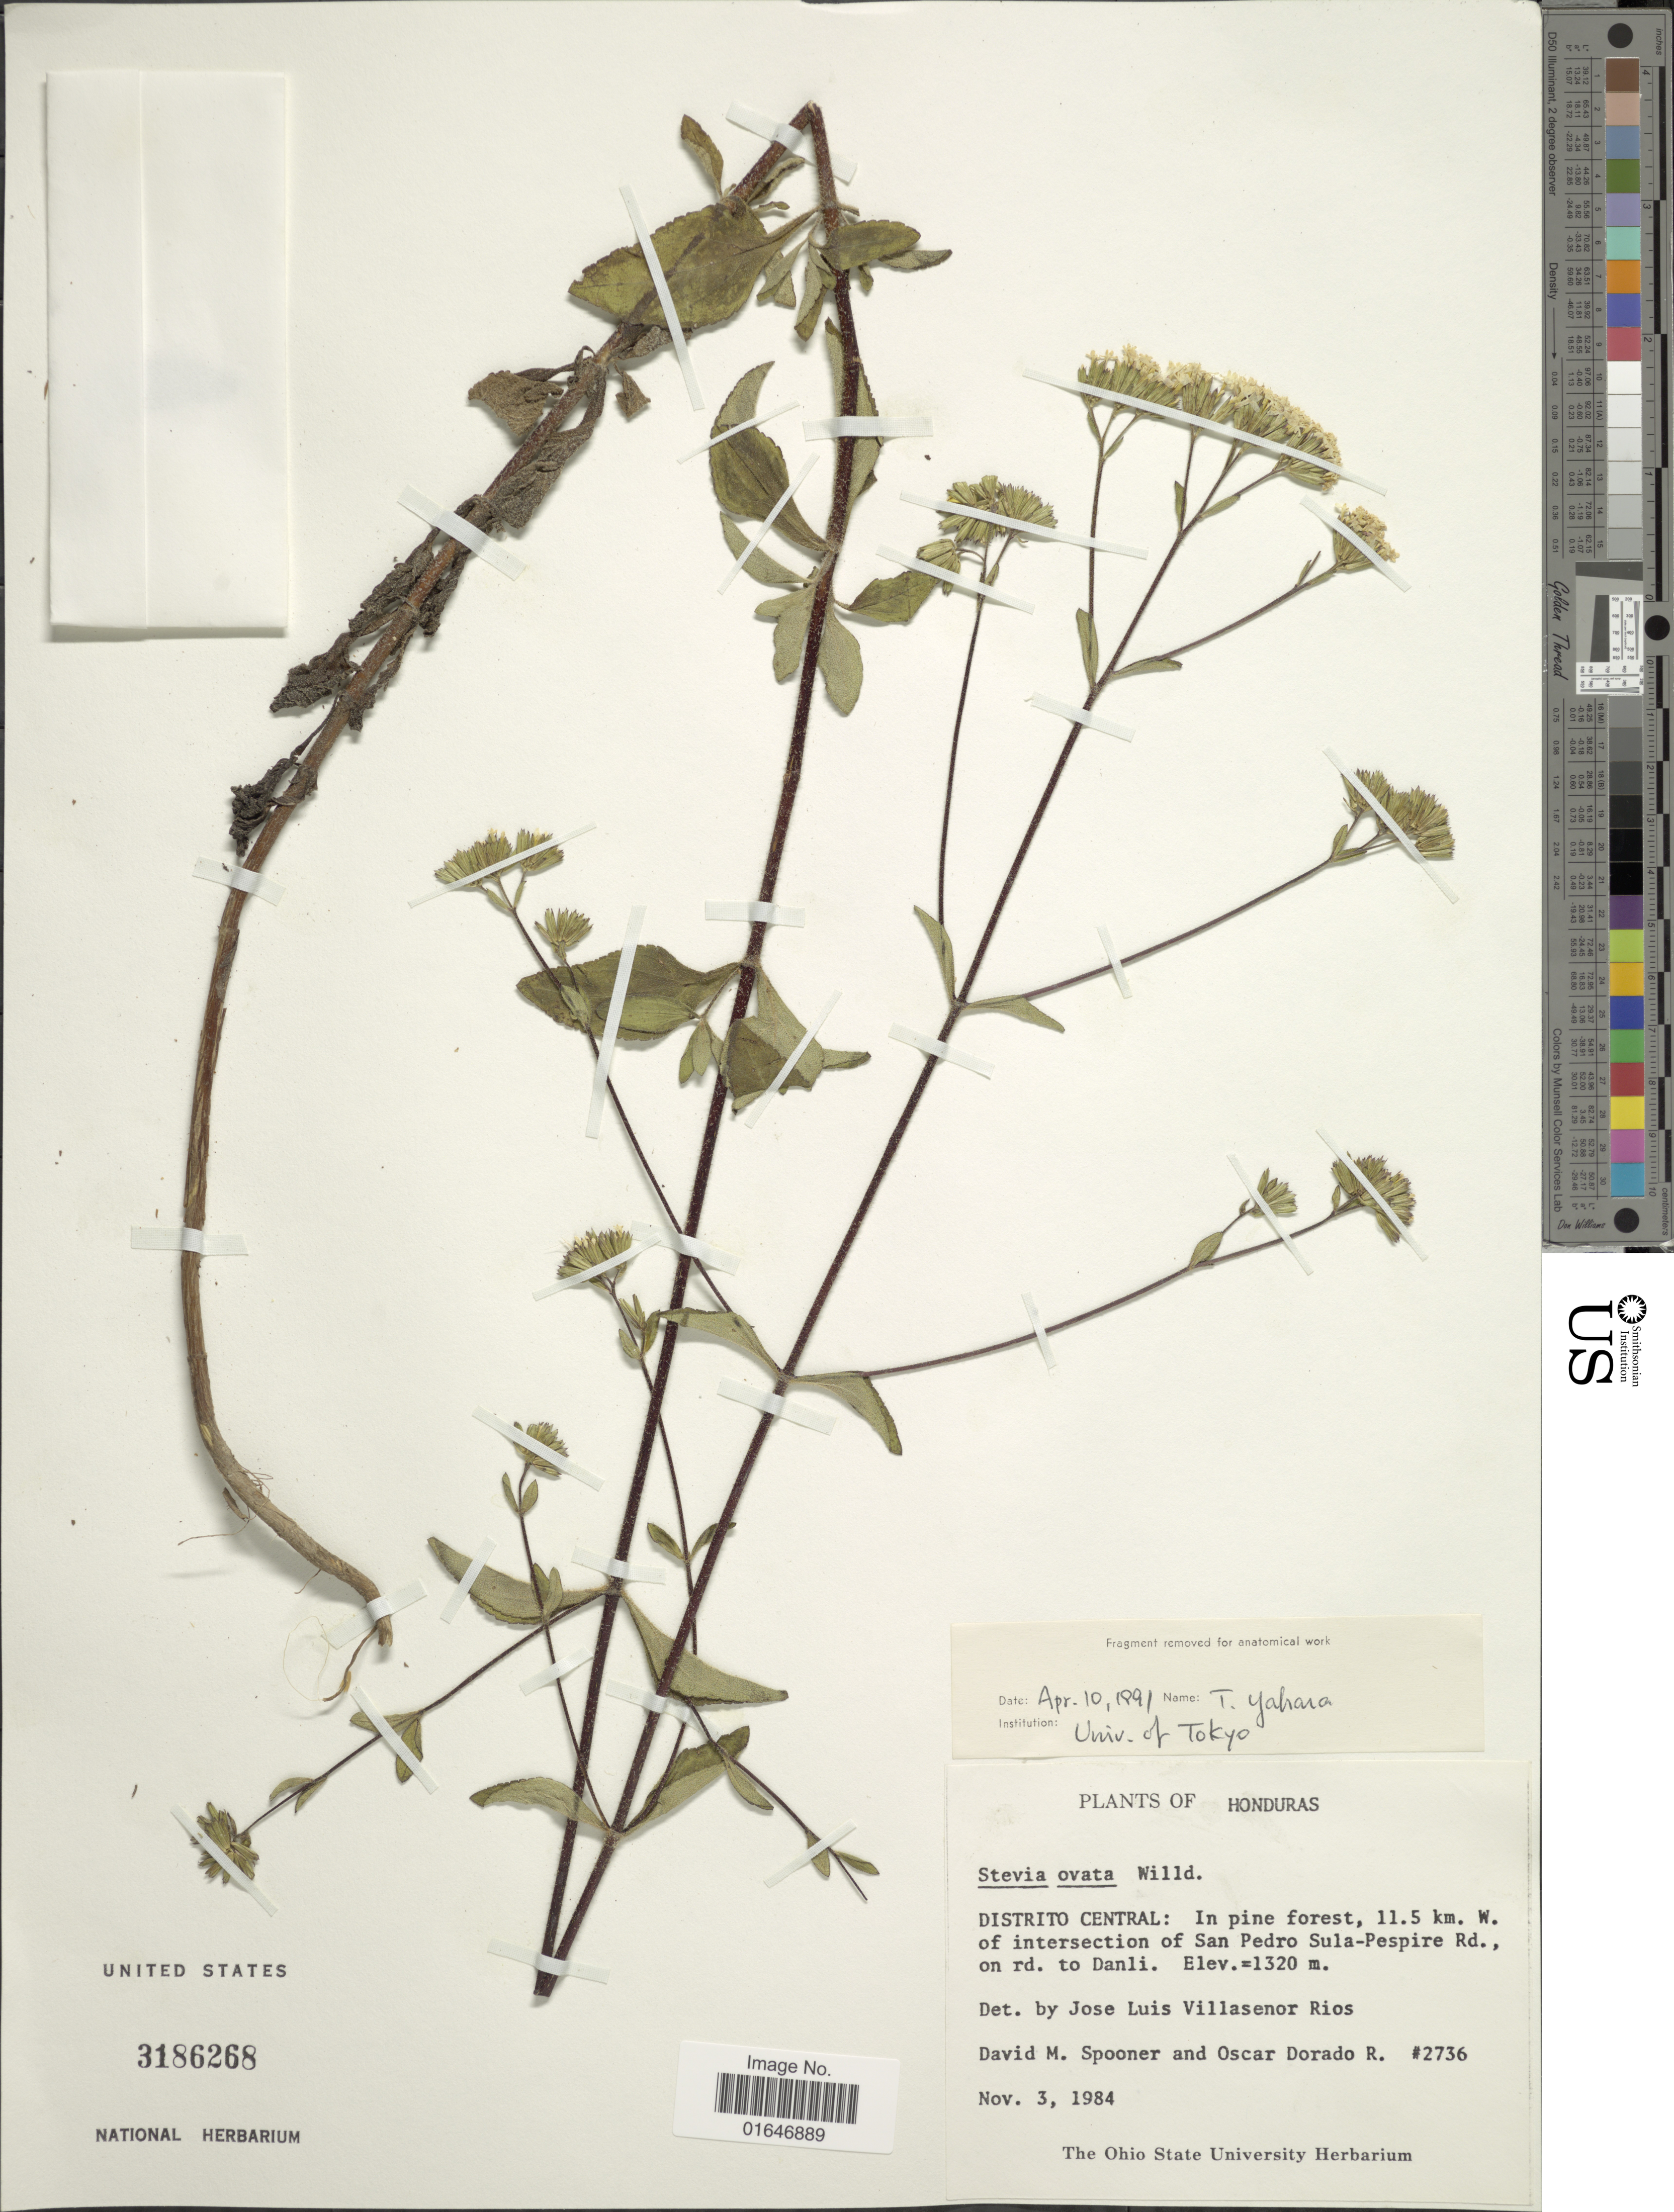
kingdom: Plantae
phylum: Tracheophyta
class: Magnoliopsida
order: Asterales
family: Asteraceae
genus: Stevia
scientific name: Stevia ovata var. ovata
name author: Willd.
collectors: D. Spooner & O. R. Dorado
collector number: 2736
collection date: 1984-11-03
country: Honduras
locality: Distrito Central: in pine forest, 11.5 km. w. of intersection of San Pedro Sula-Pespire Rd., on rd. to Danli.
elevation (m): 1320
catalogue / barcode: US 3186268